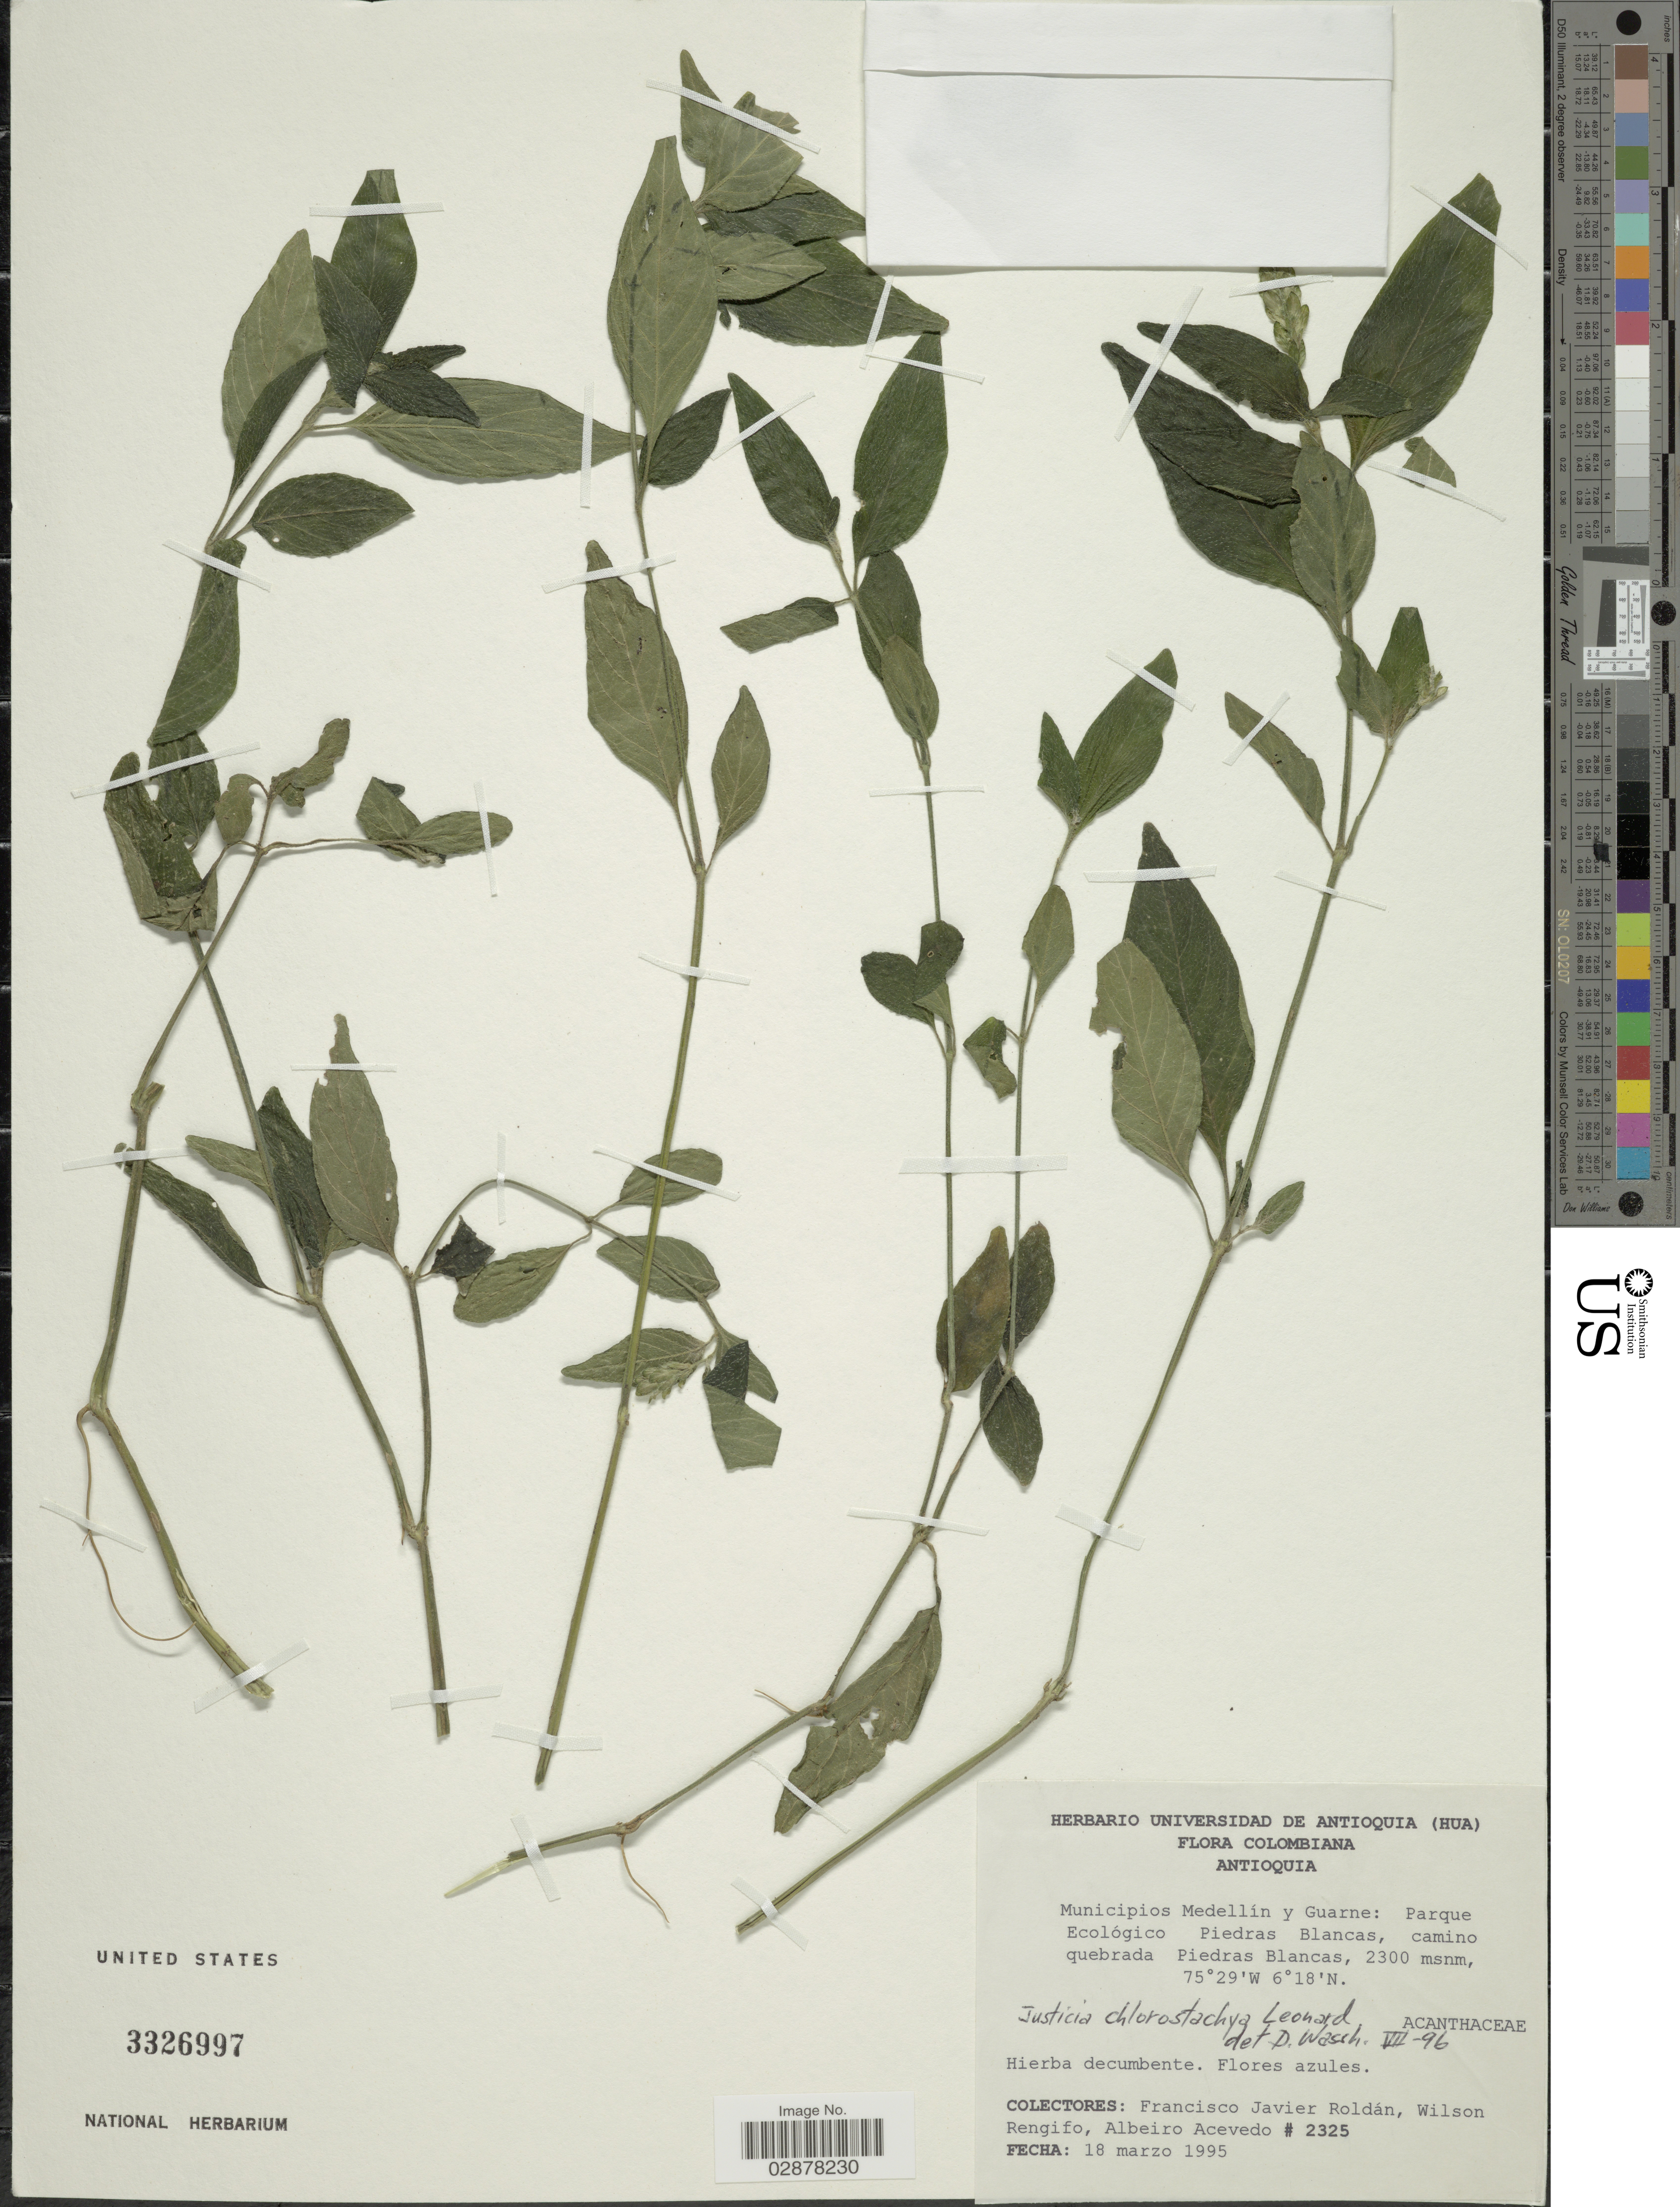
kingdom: Plantae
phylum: Tracheophyta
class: Magnoliopsida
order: Lamiales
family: Acanthaceae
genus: Justicia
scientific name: Justicia chlorostachya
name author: Leonard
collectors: F. J. Roldán, W. Rengifo & A. Acevedo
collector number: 2325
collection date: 1995-03-18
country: Colombia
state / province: Antioquia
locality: Municipios Medellín y Guarne, Parque Ecológica Piedras Blancas, camino quebrada Piedras Blancas.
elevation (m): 2300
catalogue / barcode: US 3326997